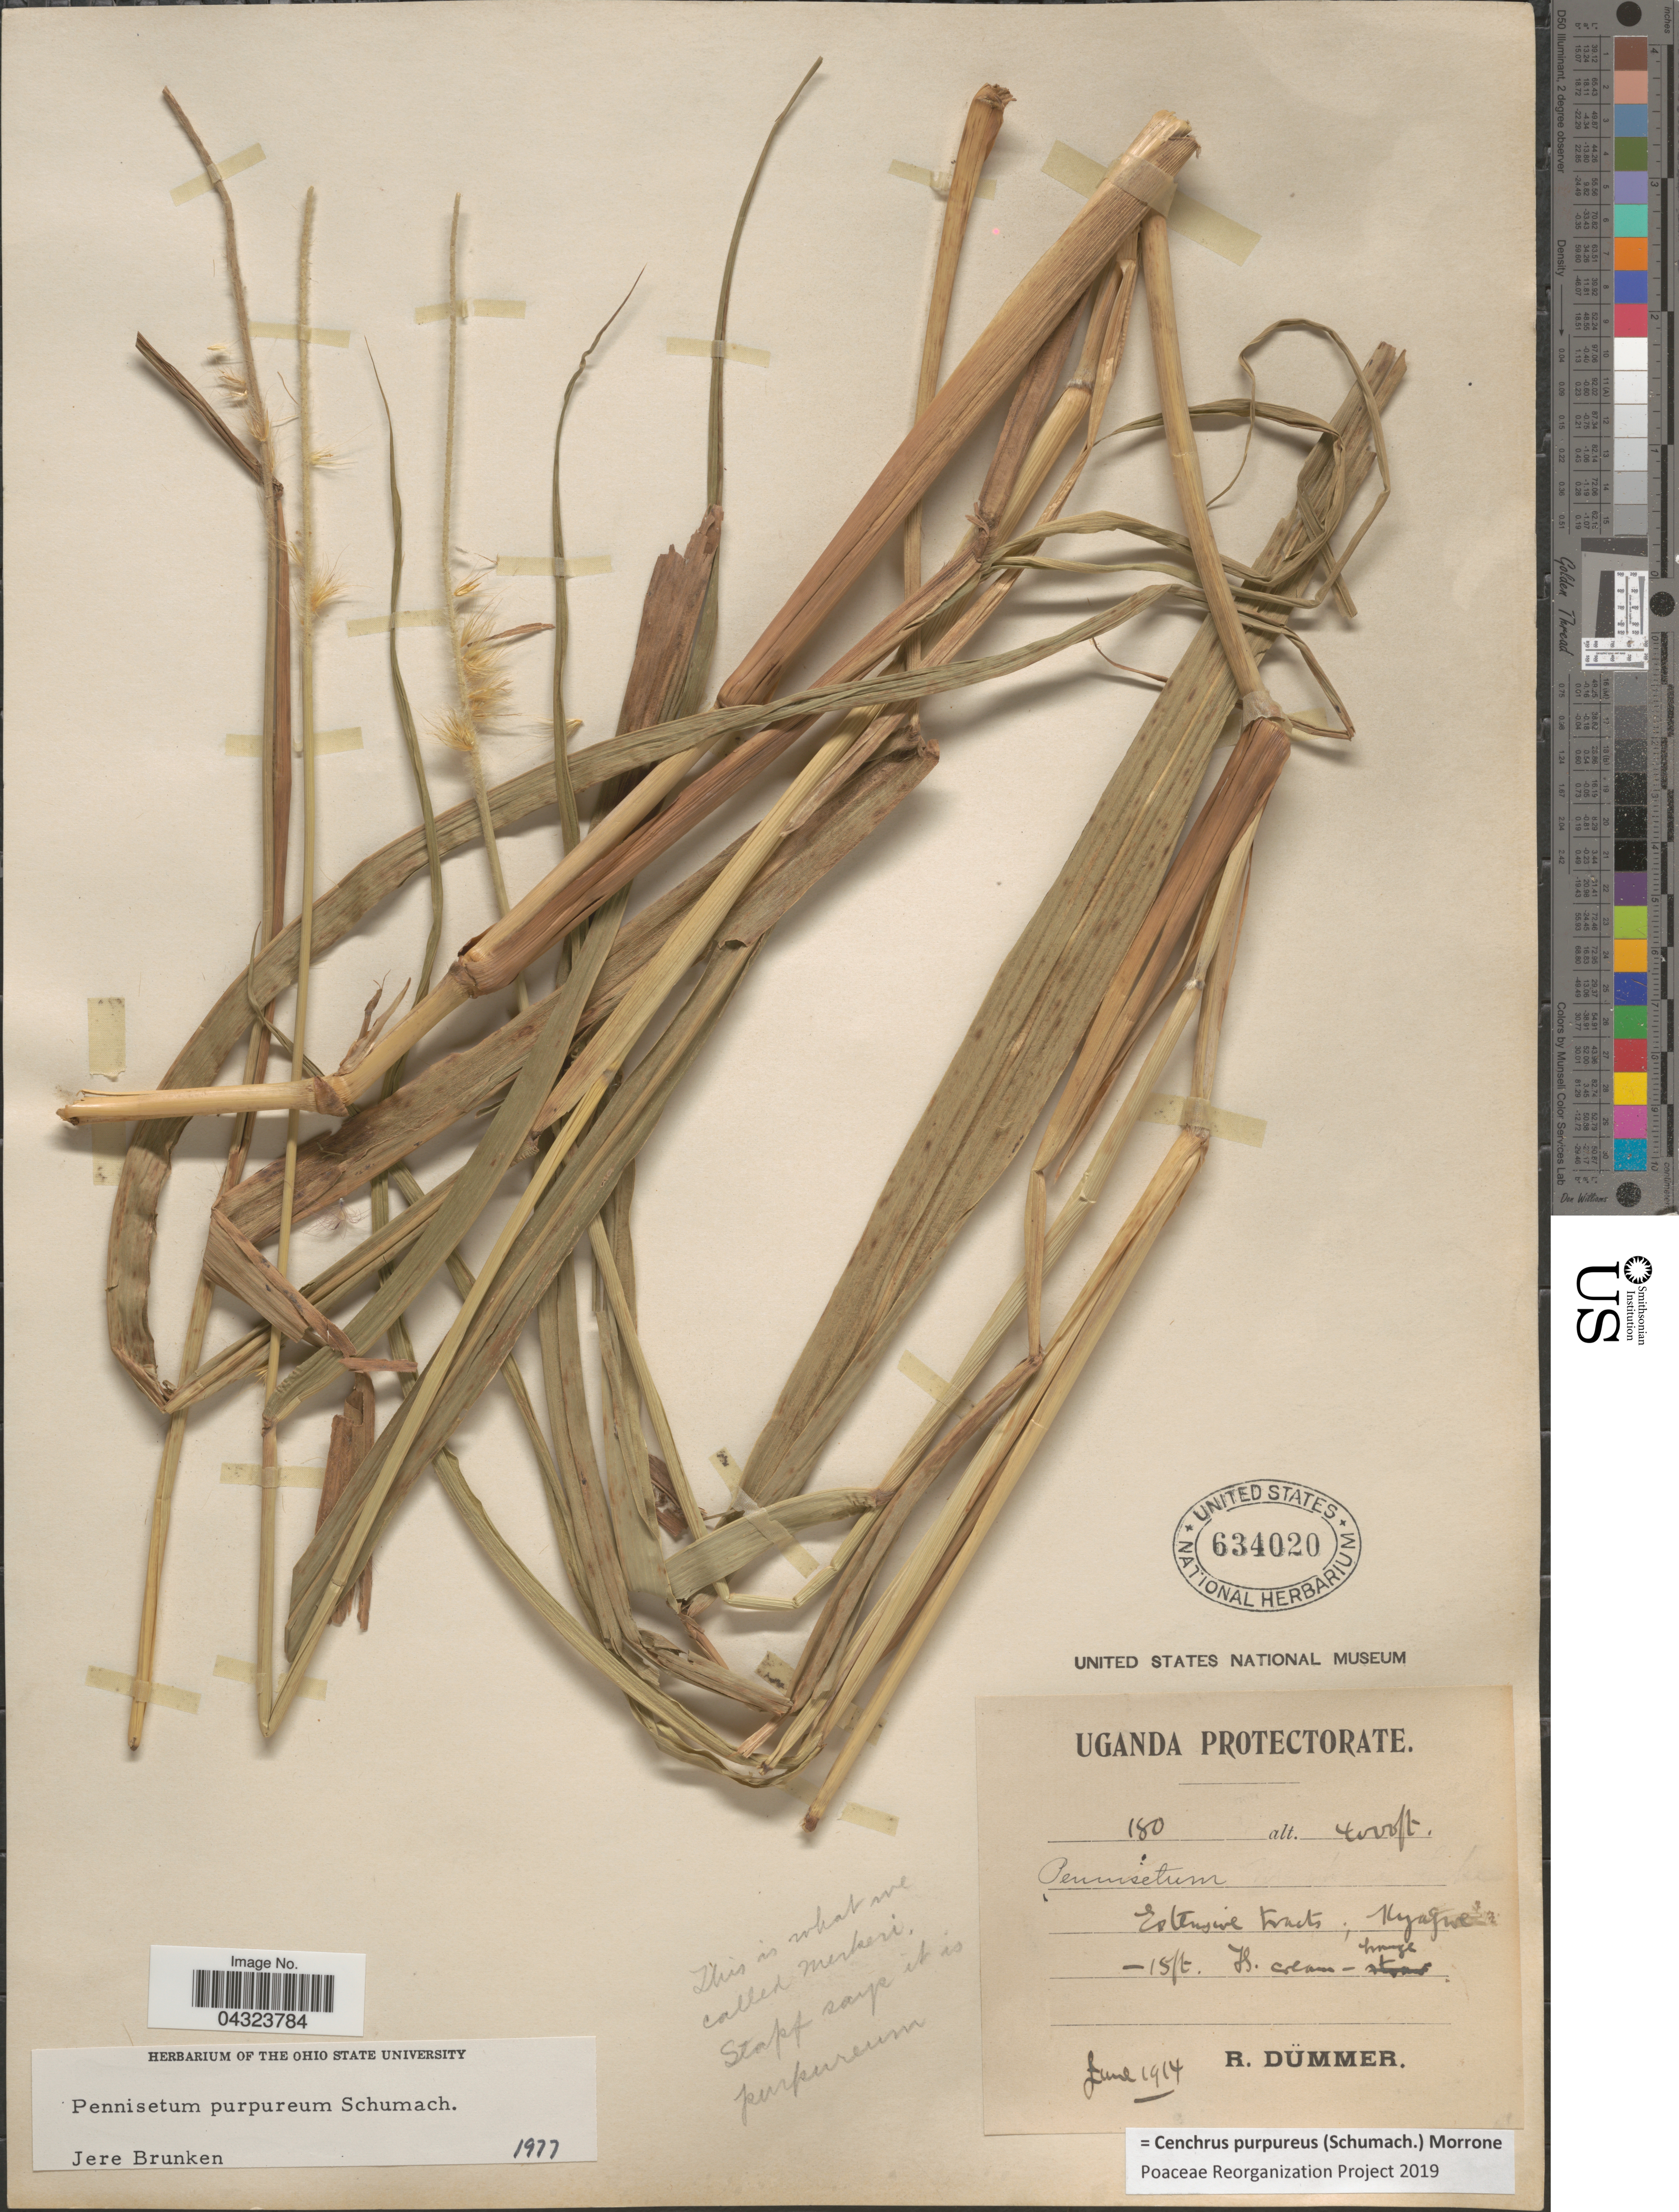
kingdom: Plantae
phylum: Tracheophyta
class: Liliopsida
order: Poales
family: Poaceae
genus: Cenchrus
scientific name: Cenchrus purpureus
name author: (Schumach.) Morrone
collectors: R. A. Dümmer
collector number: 180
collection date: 1914-06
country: Uganda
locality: Uganda Protectorate. xstensive tracts; Kyagwe.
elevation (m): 1219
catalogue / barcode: US 634020